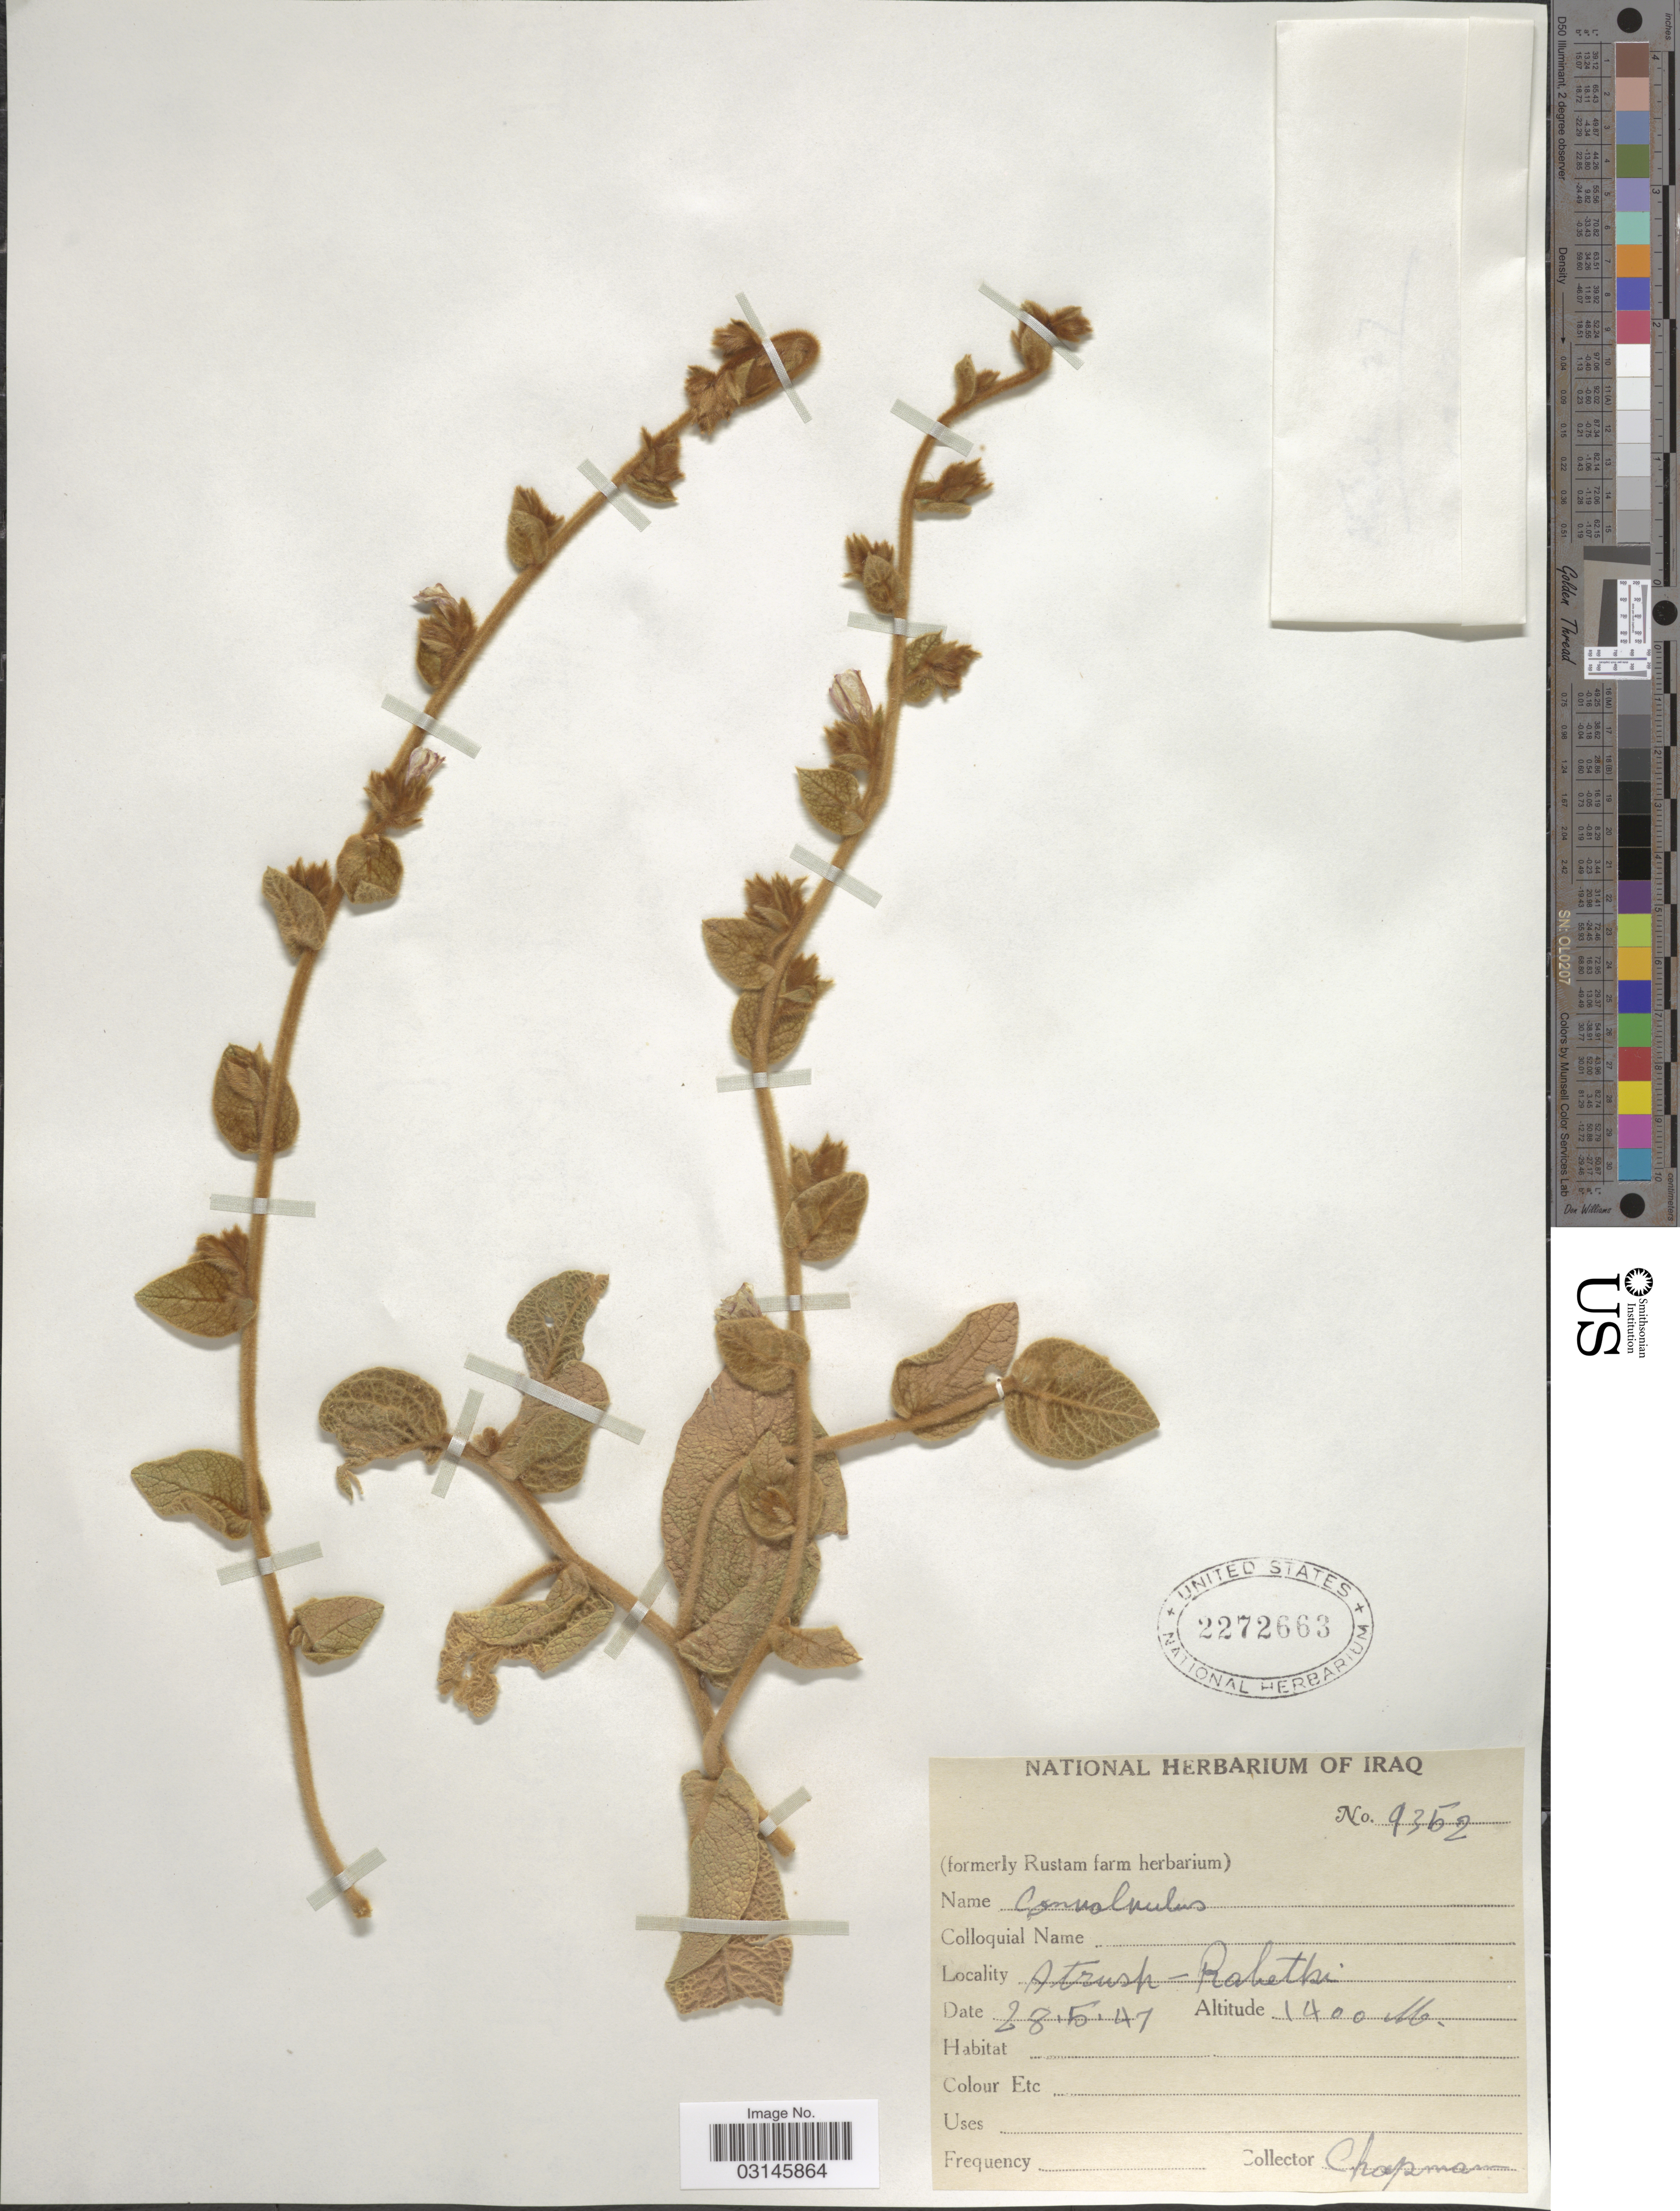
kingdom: Plantae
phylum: Tracheophyta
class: Magnoliopsida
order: Solanales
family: Convolvulaceae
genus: Convolvulus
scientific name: Convolvulus sp.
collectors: A. Chapman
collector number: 9352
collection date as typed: Transcribed d/m/y: 28/5/47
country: Iraq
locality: Atrush-Raketki [interpreted].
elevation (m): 1400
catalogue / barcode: US 2272663